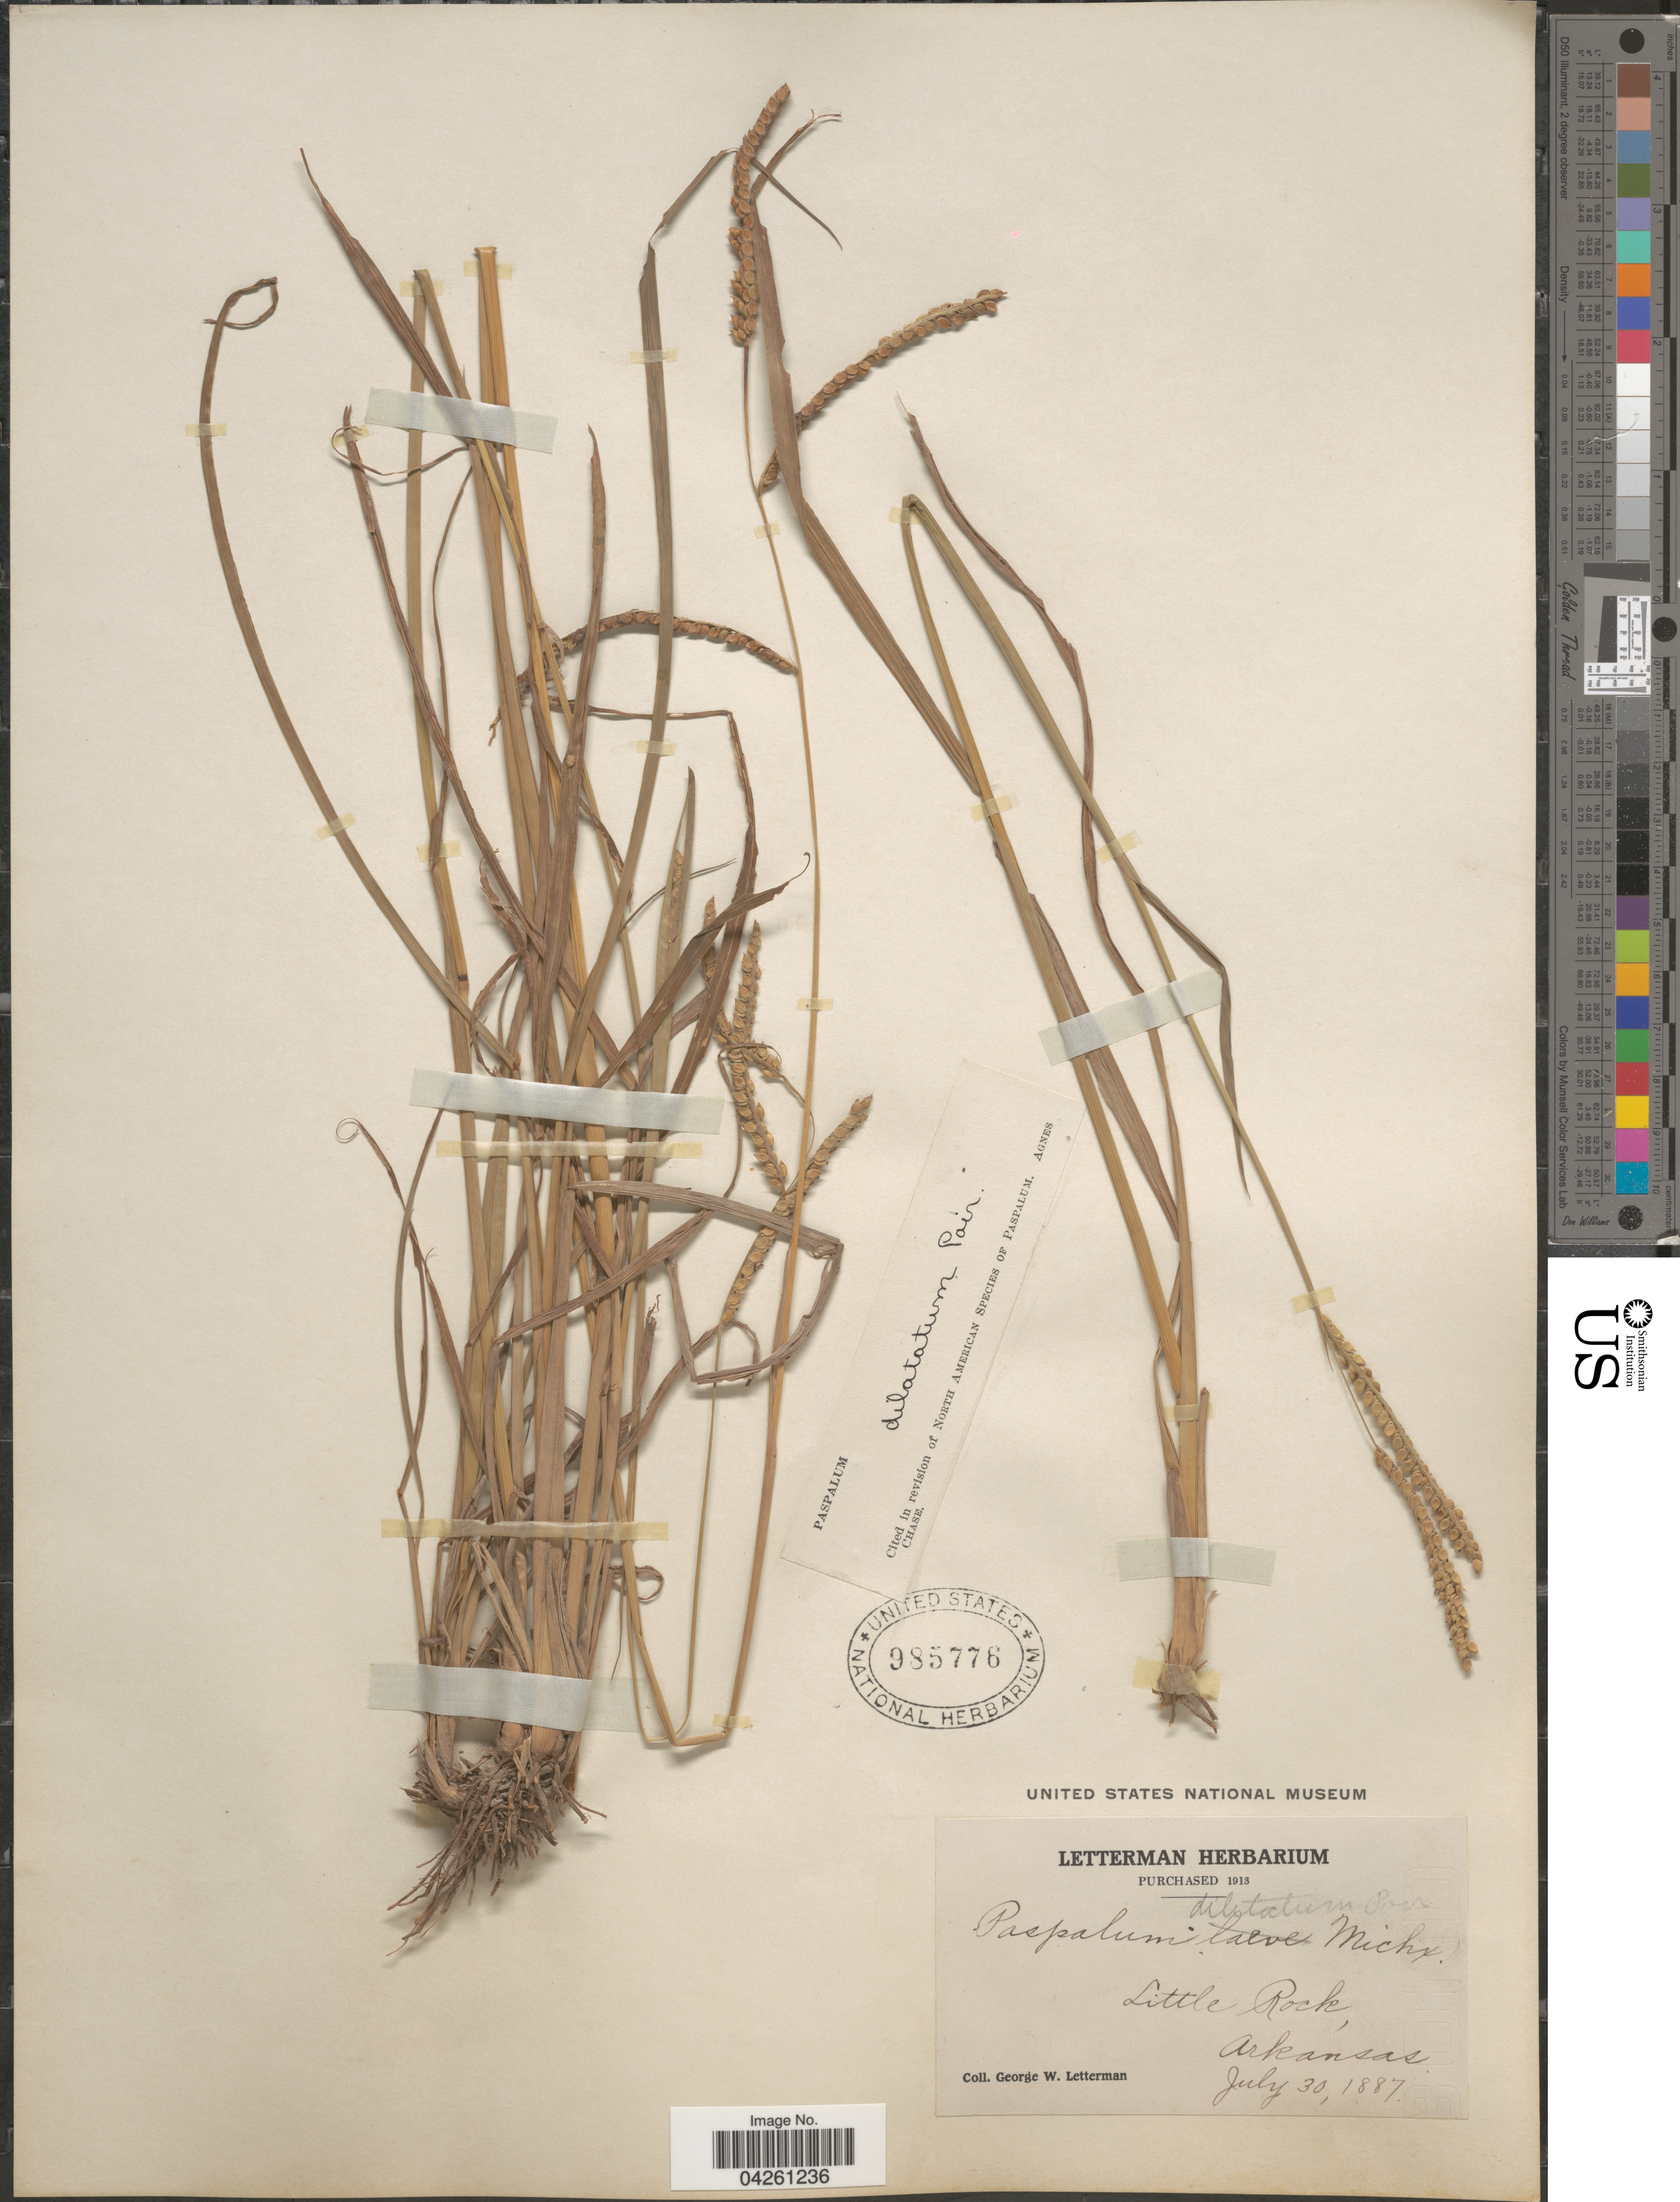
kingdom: Plantae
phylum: Tracheophyta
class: Liliopsida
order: Poales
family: Poaceae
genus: Paspalum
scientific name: Paspalum dilatatum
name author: Poir.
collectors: G. W. Letterman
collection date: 1887-07-30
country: United States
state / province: Arkansas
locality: Little Rock.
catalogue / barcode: US 985776